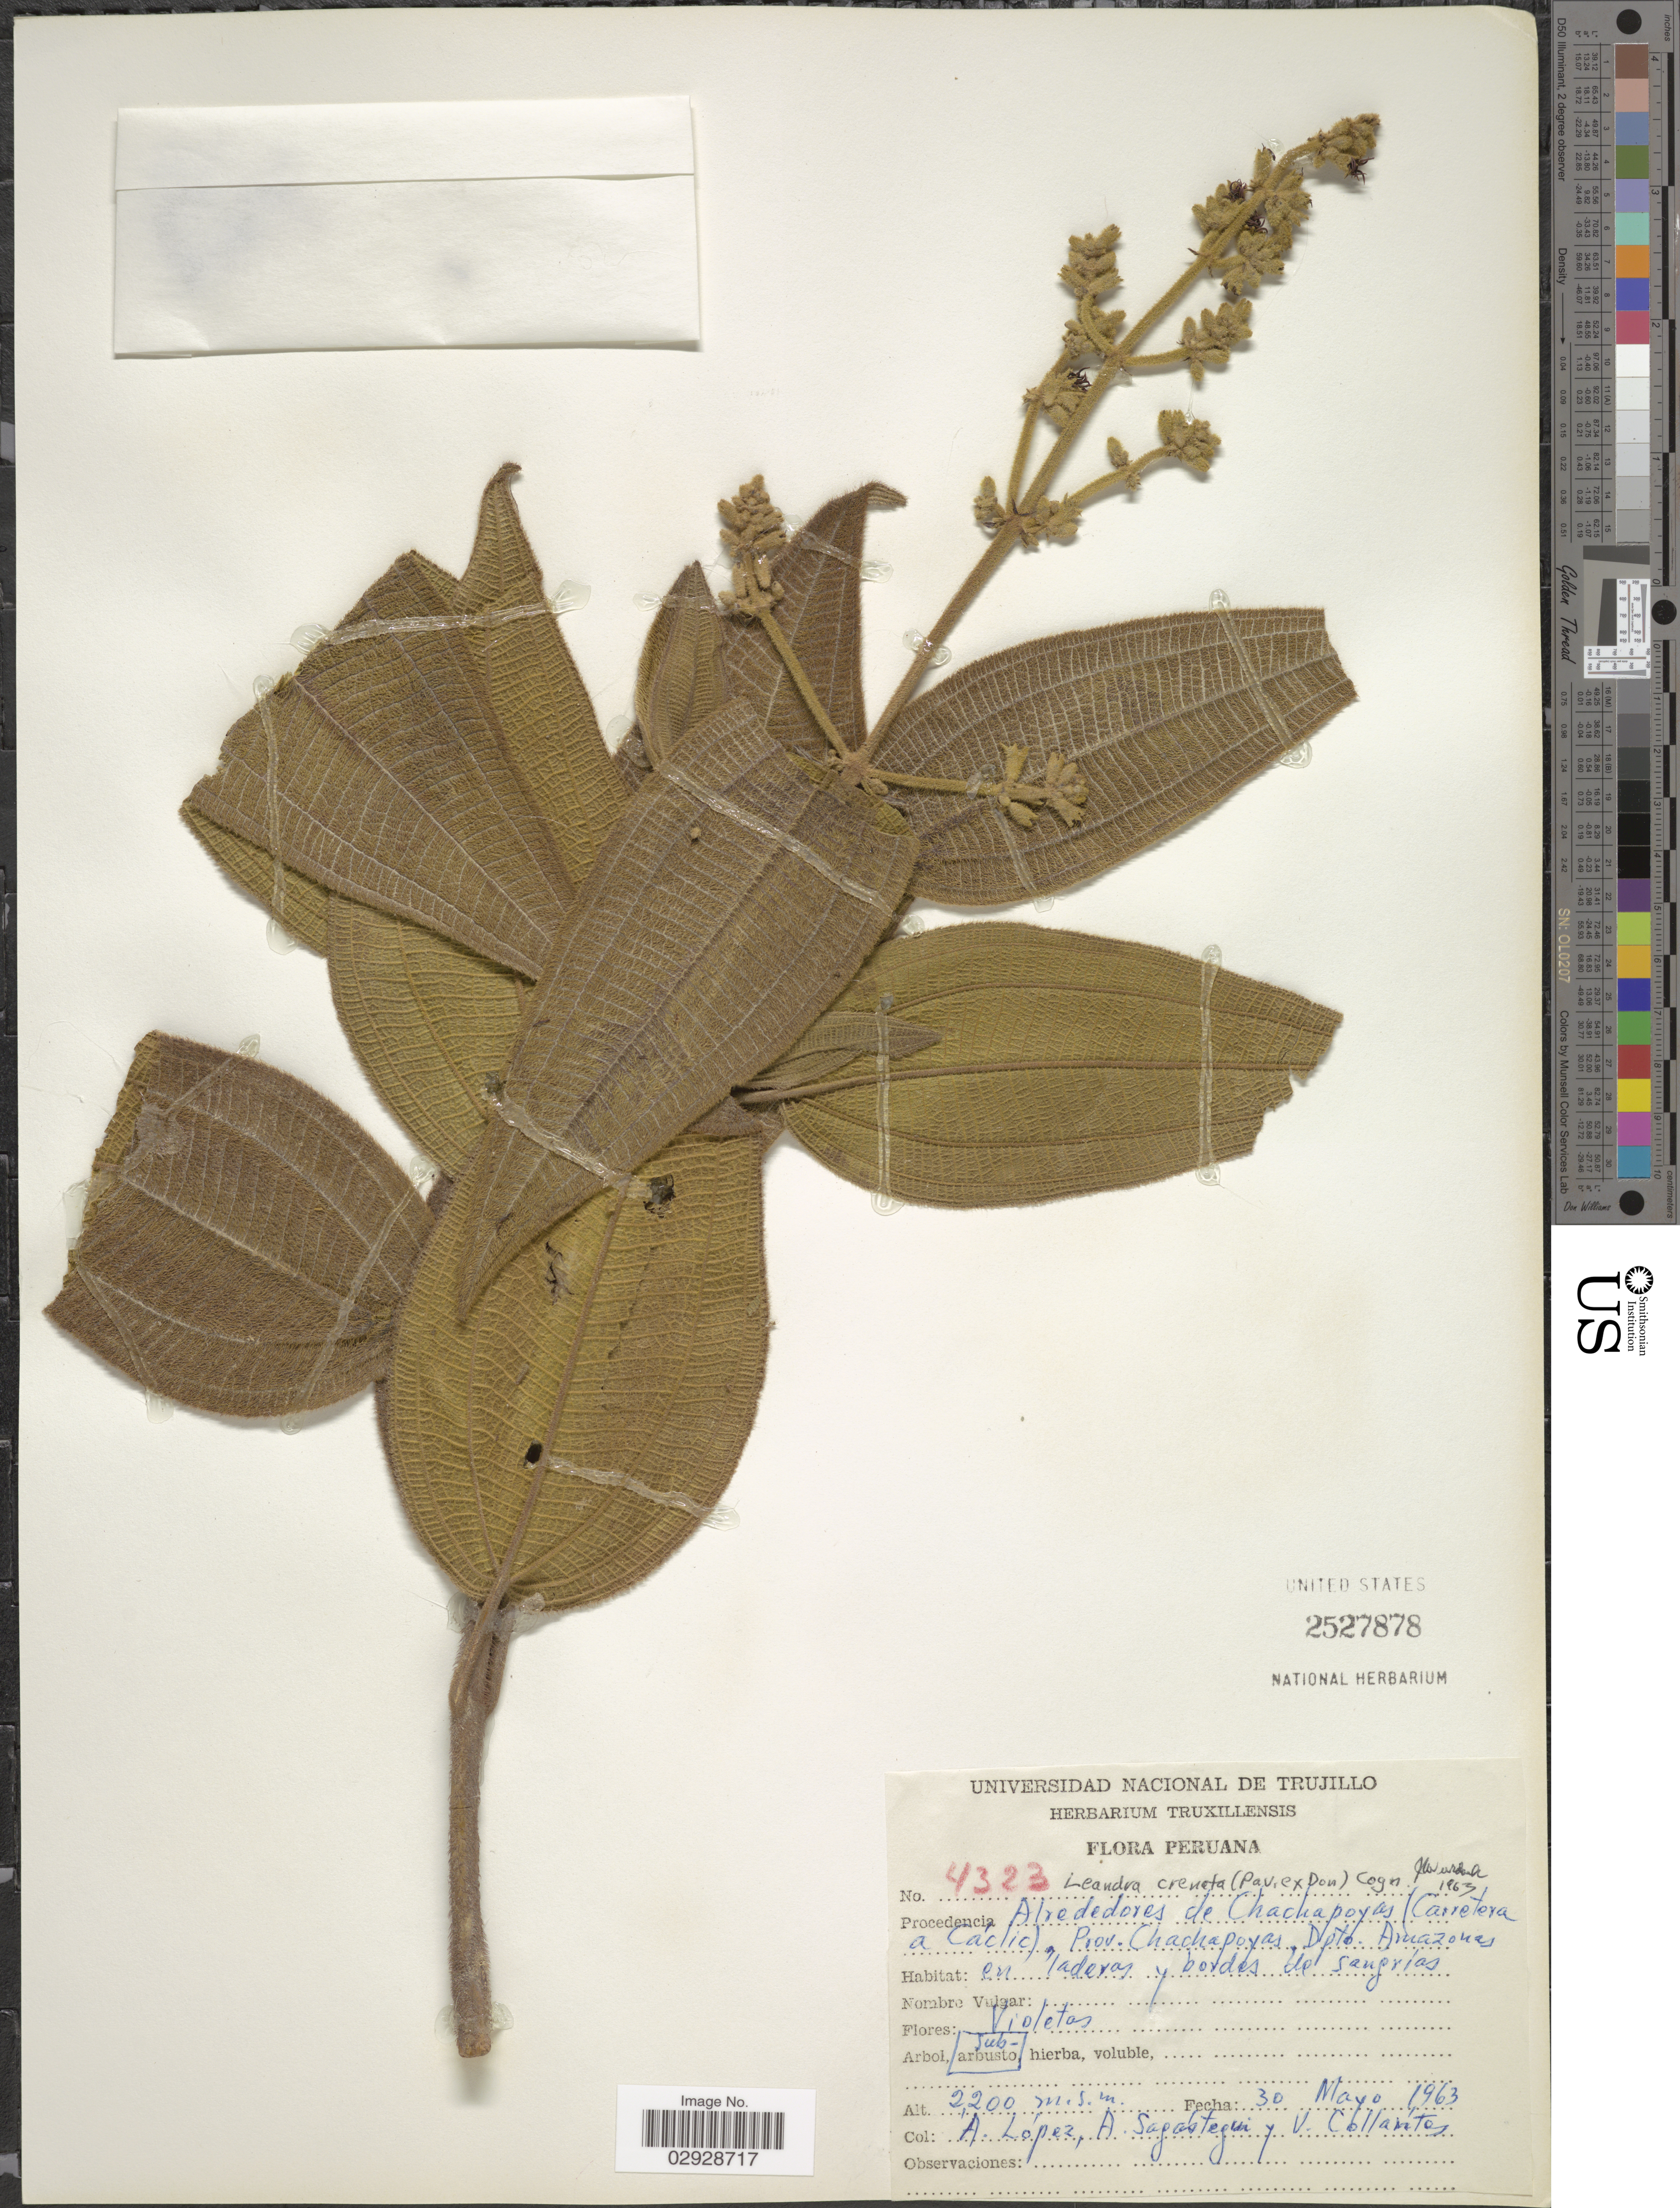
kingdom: Plantae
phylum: Tracheophyta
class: Magnoliopsida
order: Myrtales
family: Melastomataceae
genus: Leandra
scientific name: Leandra crenata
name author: (D. Don) Cogn.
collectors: A. López, A. Sagastegui & V. Collantes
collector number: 4323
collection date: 1963-05-30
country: Peru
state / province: Amazonas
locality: Procedencia Alrededores de Chachapoyas (Carretera a Caclic), Prov. Chachapoyas, Dpto. Amazonas.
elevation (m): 2200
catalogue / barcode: US 2527878